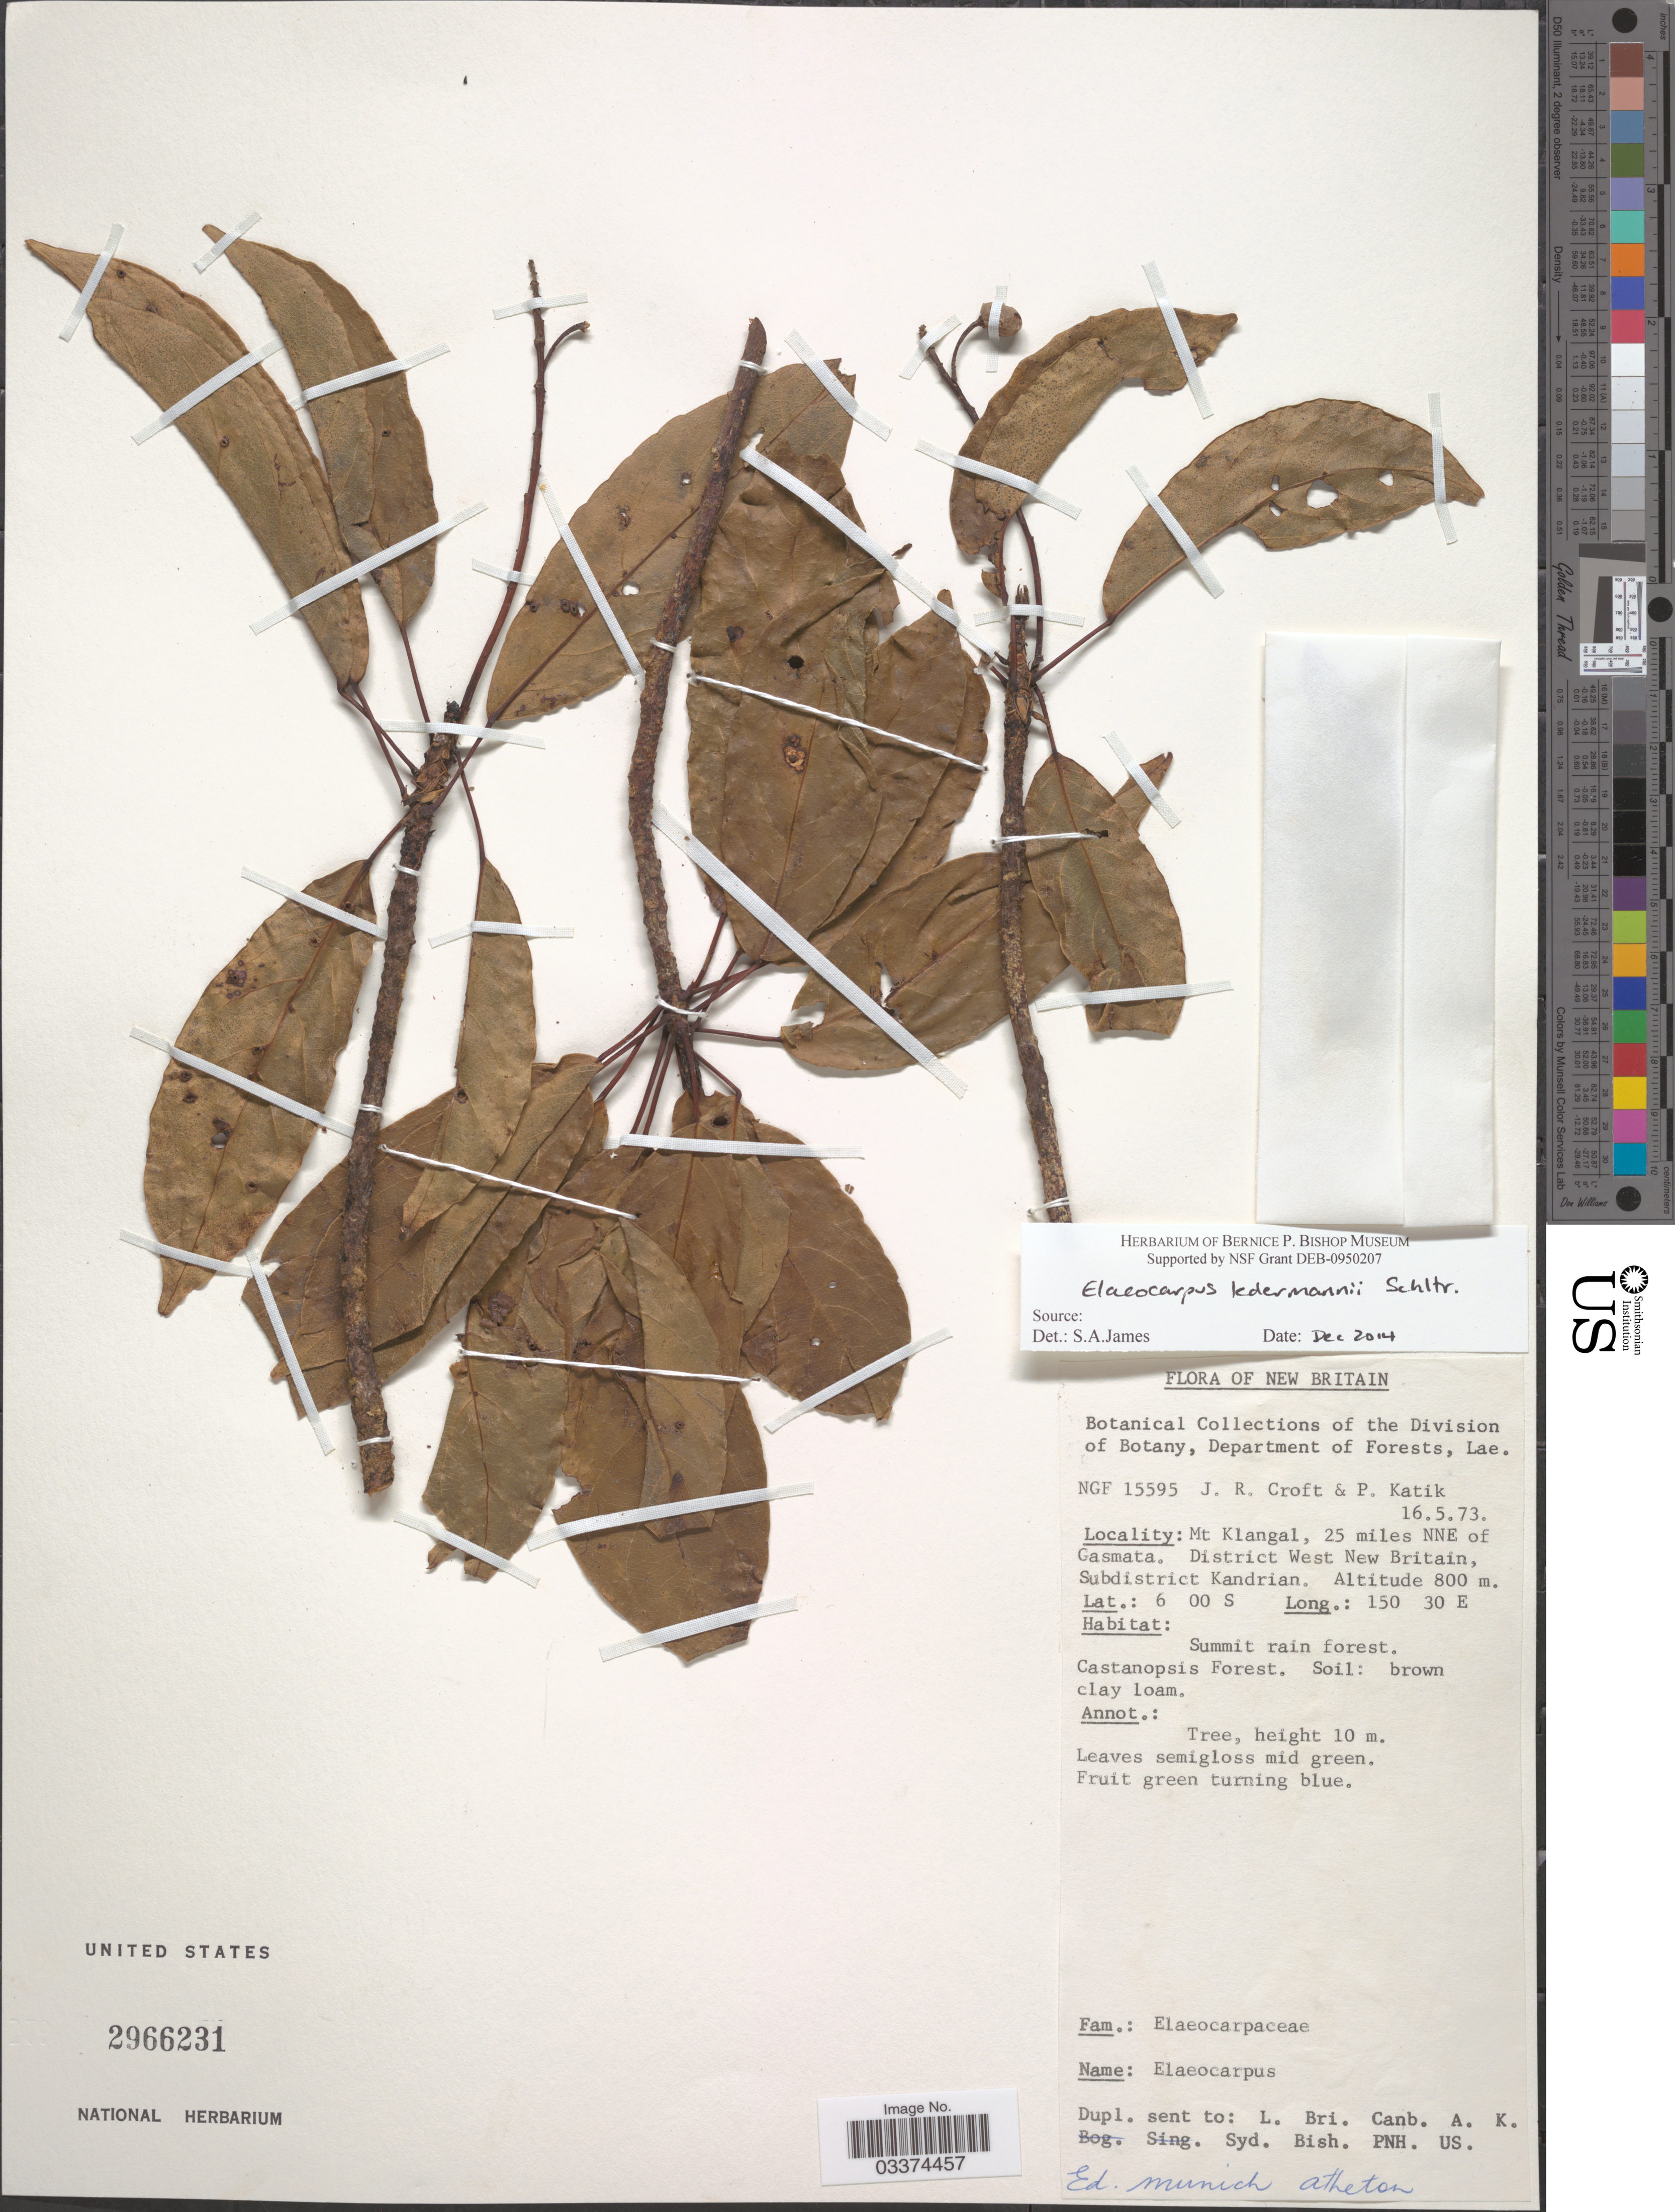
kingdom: Plantae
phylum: Tracheophyta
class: Magnoliopsida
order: Oxalidales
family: Elaeocarpaceae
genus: Elaeocarpus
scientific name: Elaeocarpus ledermannii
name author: Schltr.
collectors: J. R. Croft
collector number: NGF15595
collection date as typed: Transcribed d/m/y: 16/5/73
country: Papua New Guinea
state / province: West New Britain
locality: New Britain, Mt Klangal, 25 miles NNE of Gasmata. District West New Britain, Subdistrict Kandrian.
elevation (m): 800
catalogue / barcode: US 2966231